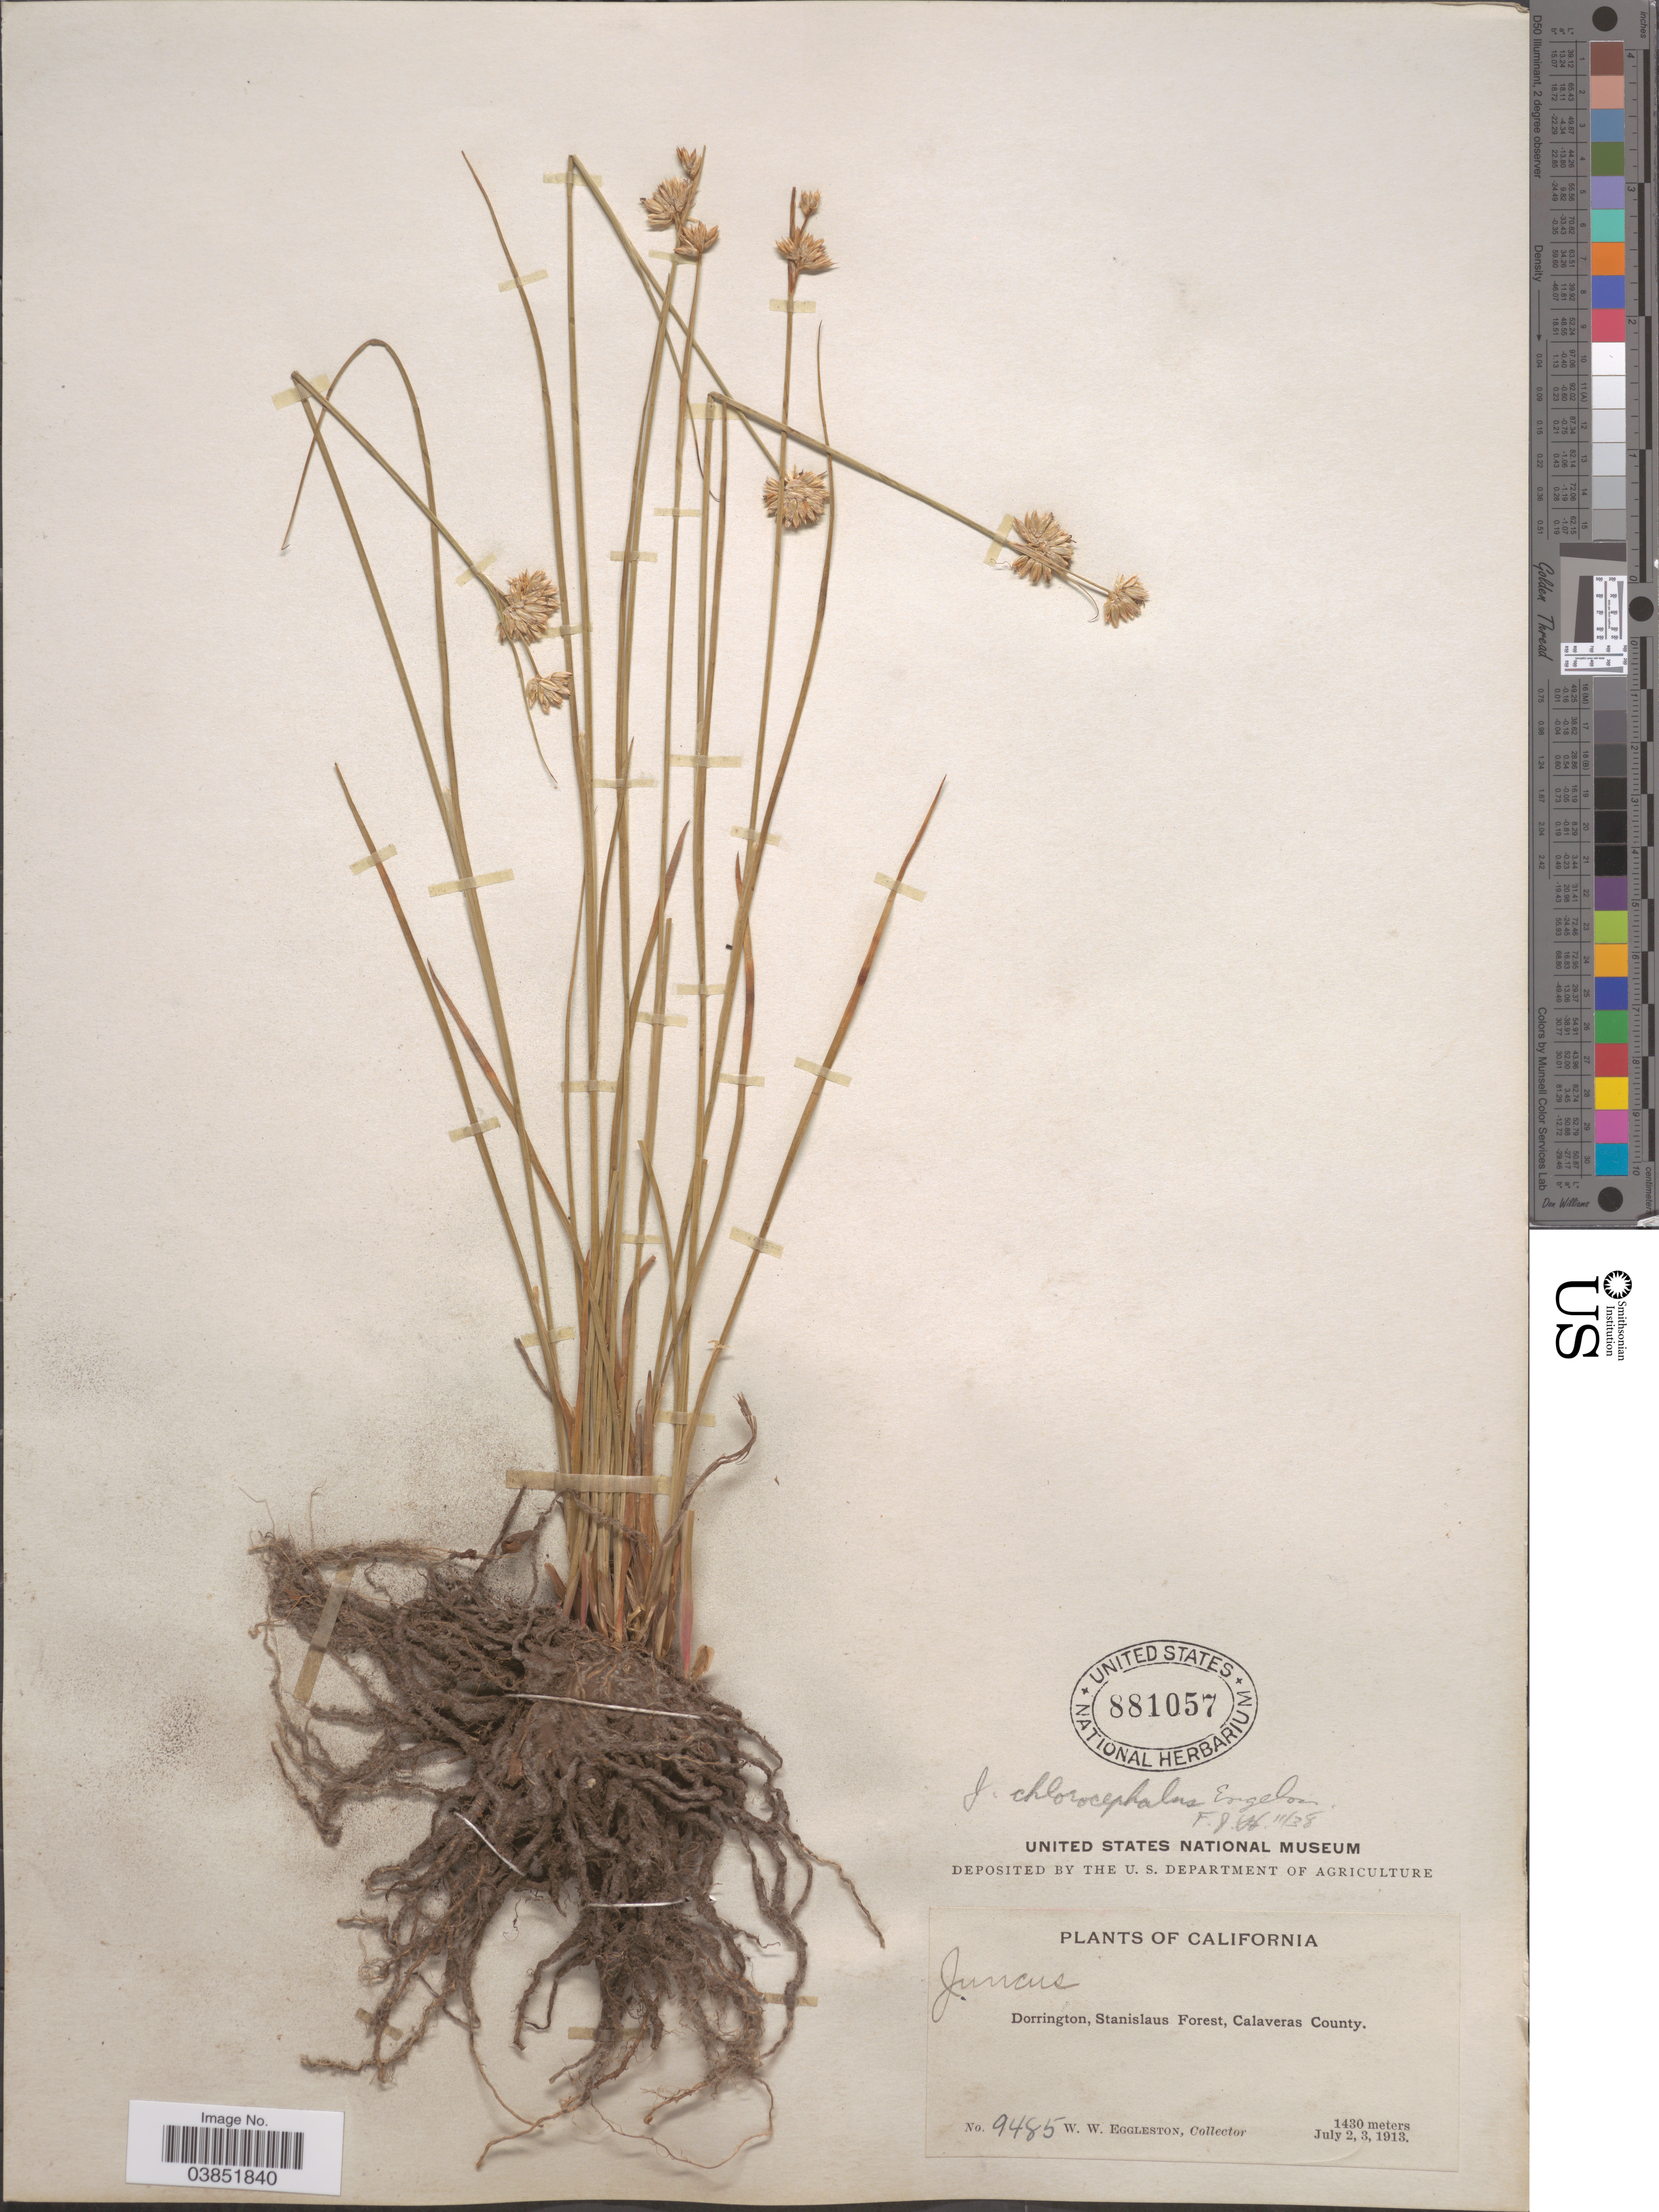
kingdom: Plantae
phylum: Tracheophyta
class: Liliopsida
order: Poales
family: Juncaceae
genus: Juncus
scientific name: Juncus chlorocephalus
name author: Engelm.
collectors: W. W. Eggleston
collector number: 9485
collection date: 1913-07-02/1913-07-03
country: United States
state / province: California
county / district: Calaveras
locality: Dorrington, Stanislaus Forest, Calaveras County.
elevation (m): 1430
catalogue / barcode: US 881057